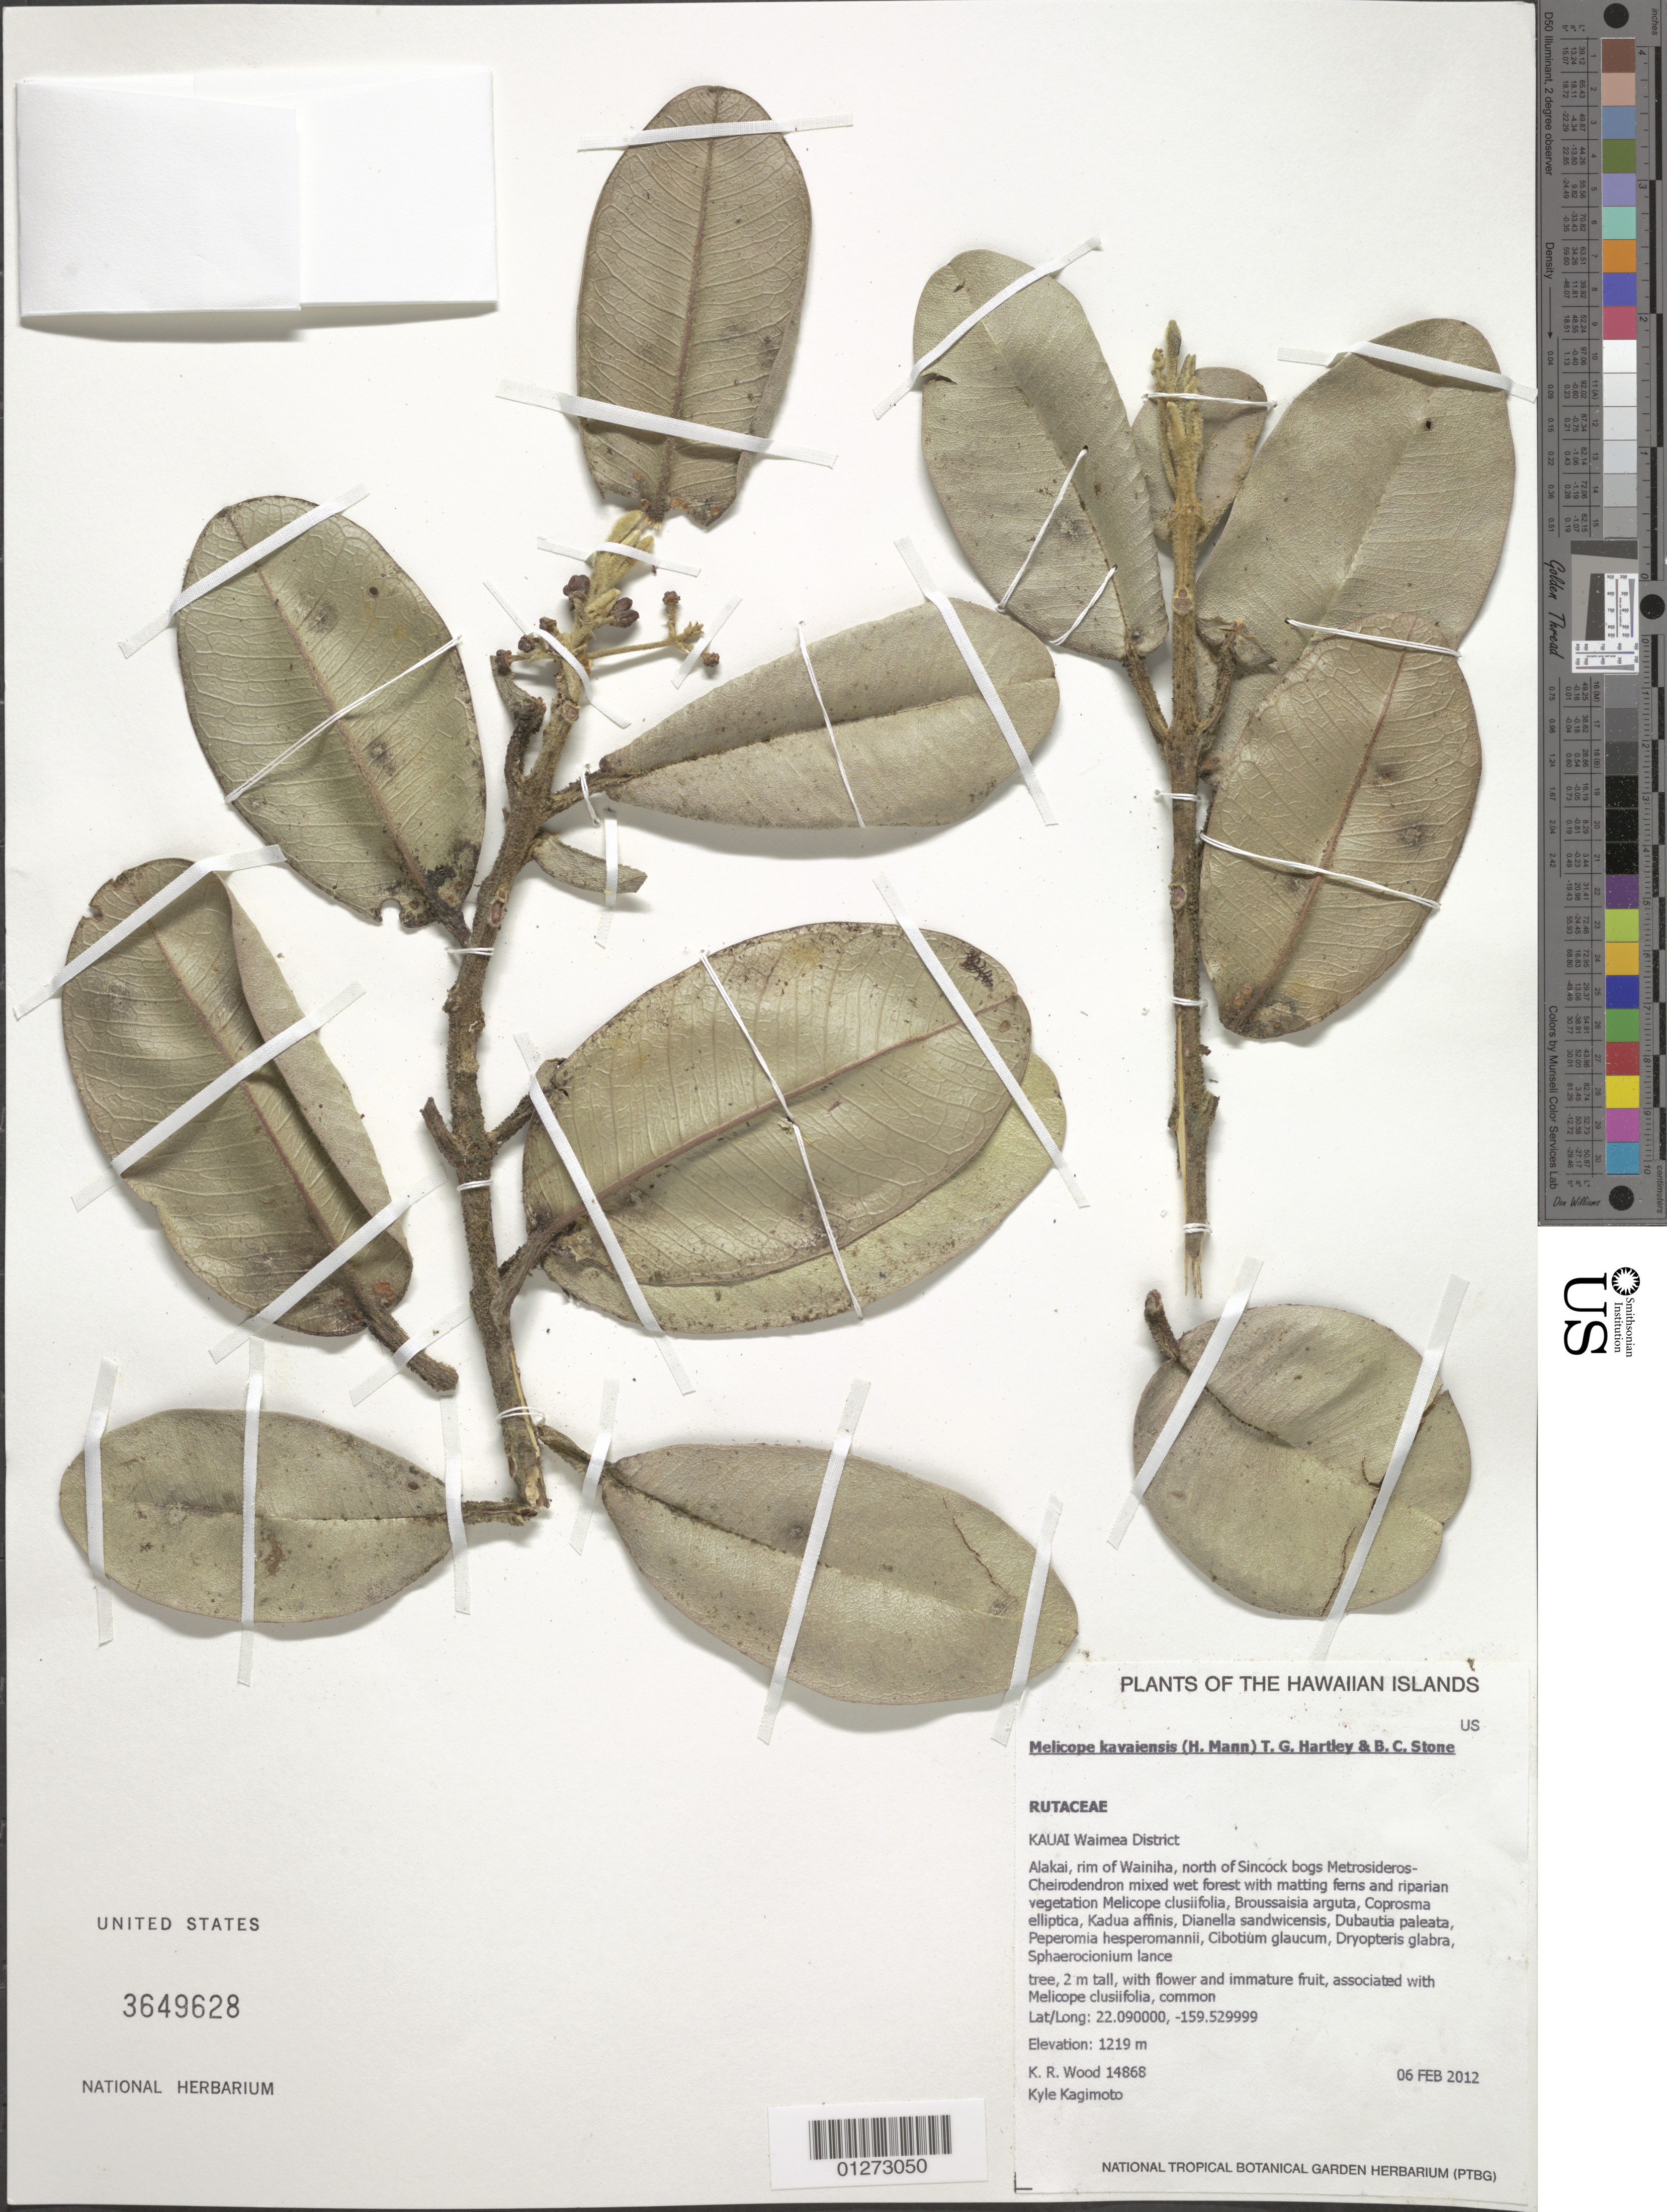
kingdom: Plantae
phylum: Tracheophyta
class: Magnoliopsida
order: Sapindales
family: Rutaceae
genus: Melicope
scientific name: Melicope kavaiensis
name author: (H. Mann) T.G. Hartley & B.C. Stone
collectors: K. R. Wood & K. Kagimoto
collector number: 14868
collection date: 2012-02-06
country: United States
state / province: Hawaii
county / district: Kauai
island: Kaua'i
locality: Alakai, rim of Wainiha, north of Sincock bogs.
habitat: Mixed wet forest with matting ferns and riparian vegetation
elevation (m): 1219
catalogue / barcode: US 3649628